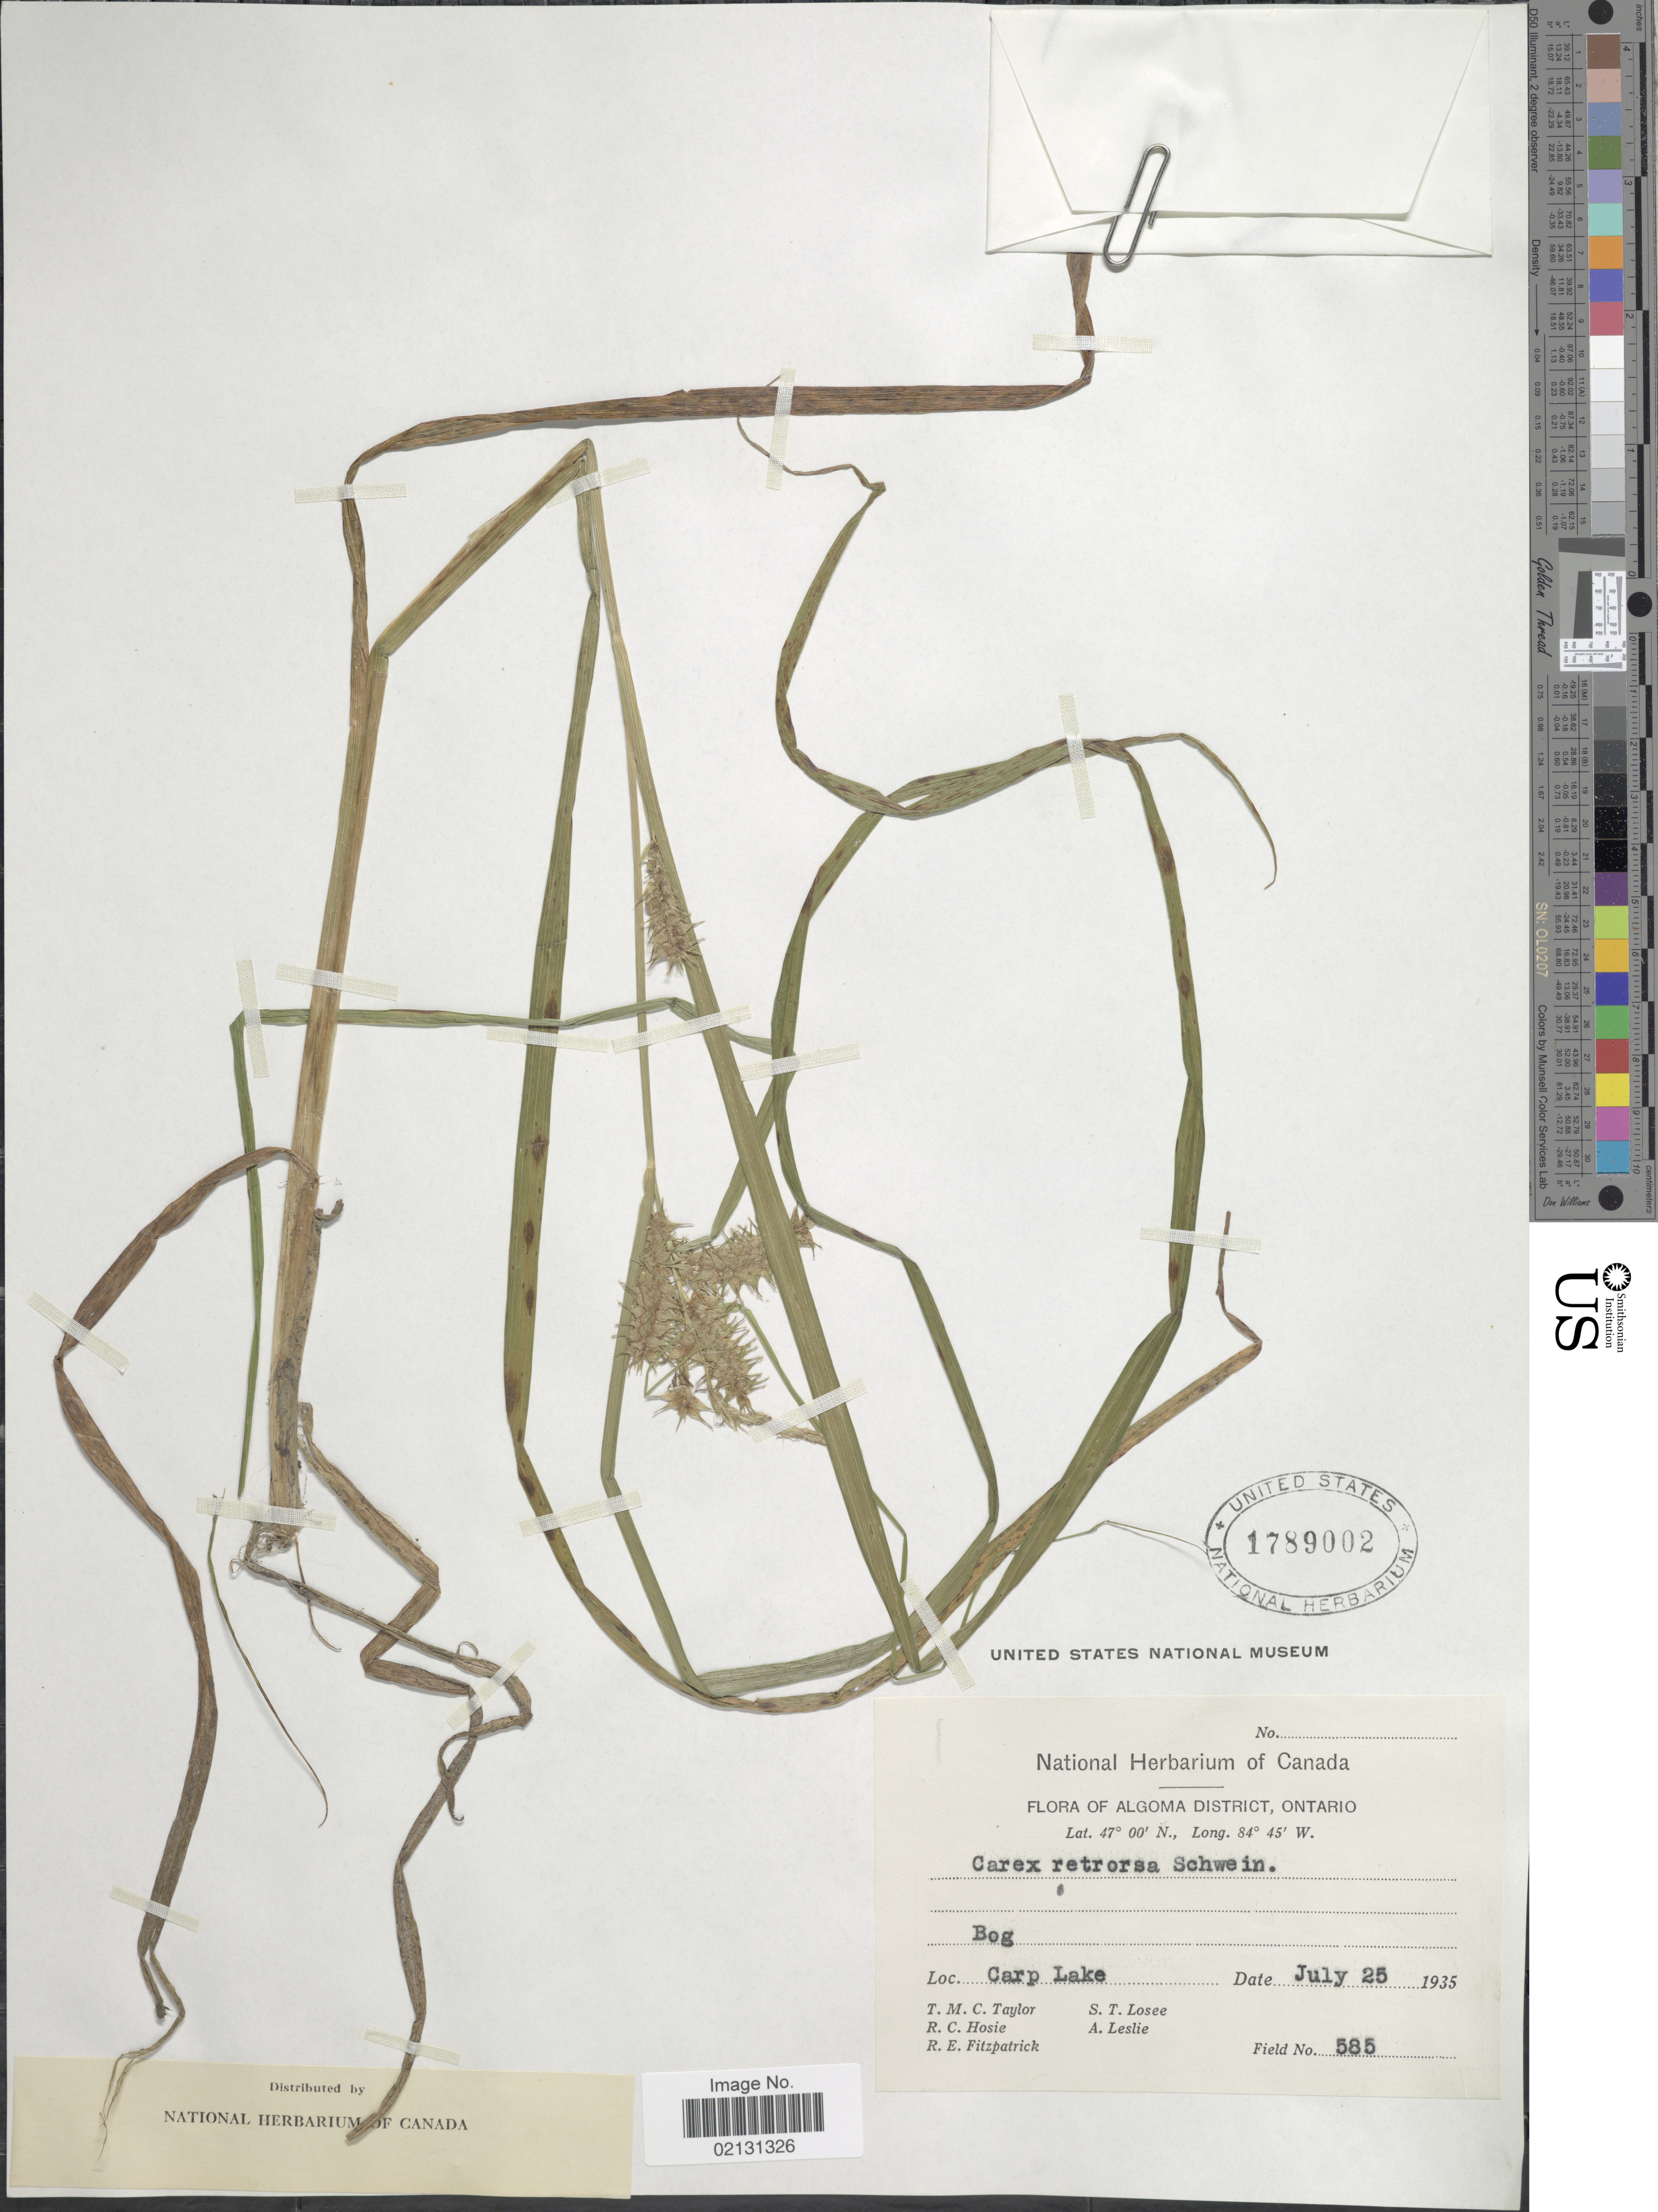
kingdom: Plantae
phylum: Tracheophyta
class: Liliopsida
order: Poales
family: Cyperaceae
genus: Carex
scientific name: Carex retrorsa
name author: Schwein.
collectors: T. M. C. Taylor, R. Hosie, R. Fitzpatrick, S. Losee & A. Leslie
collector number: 585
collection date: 1935-07-25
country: Canada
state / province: Ontario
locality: Algoma District, Bog, Carp Lake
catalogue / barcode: US 1789002